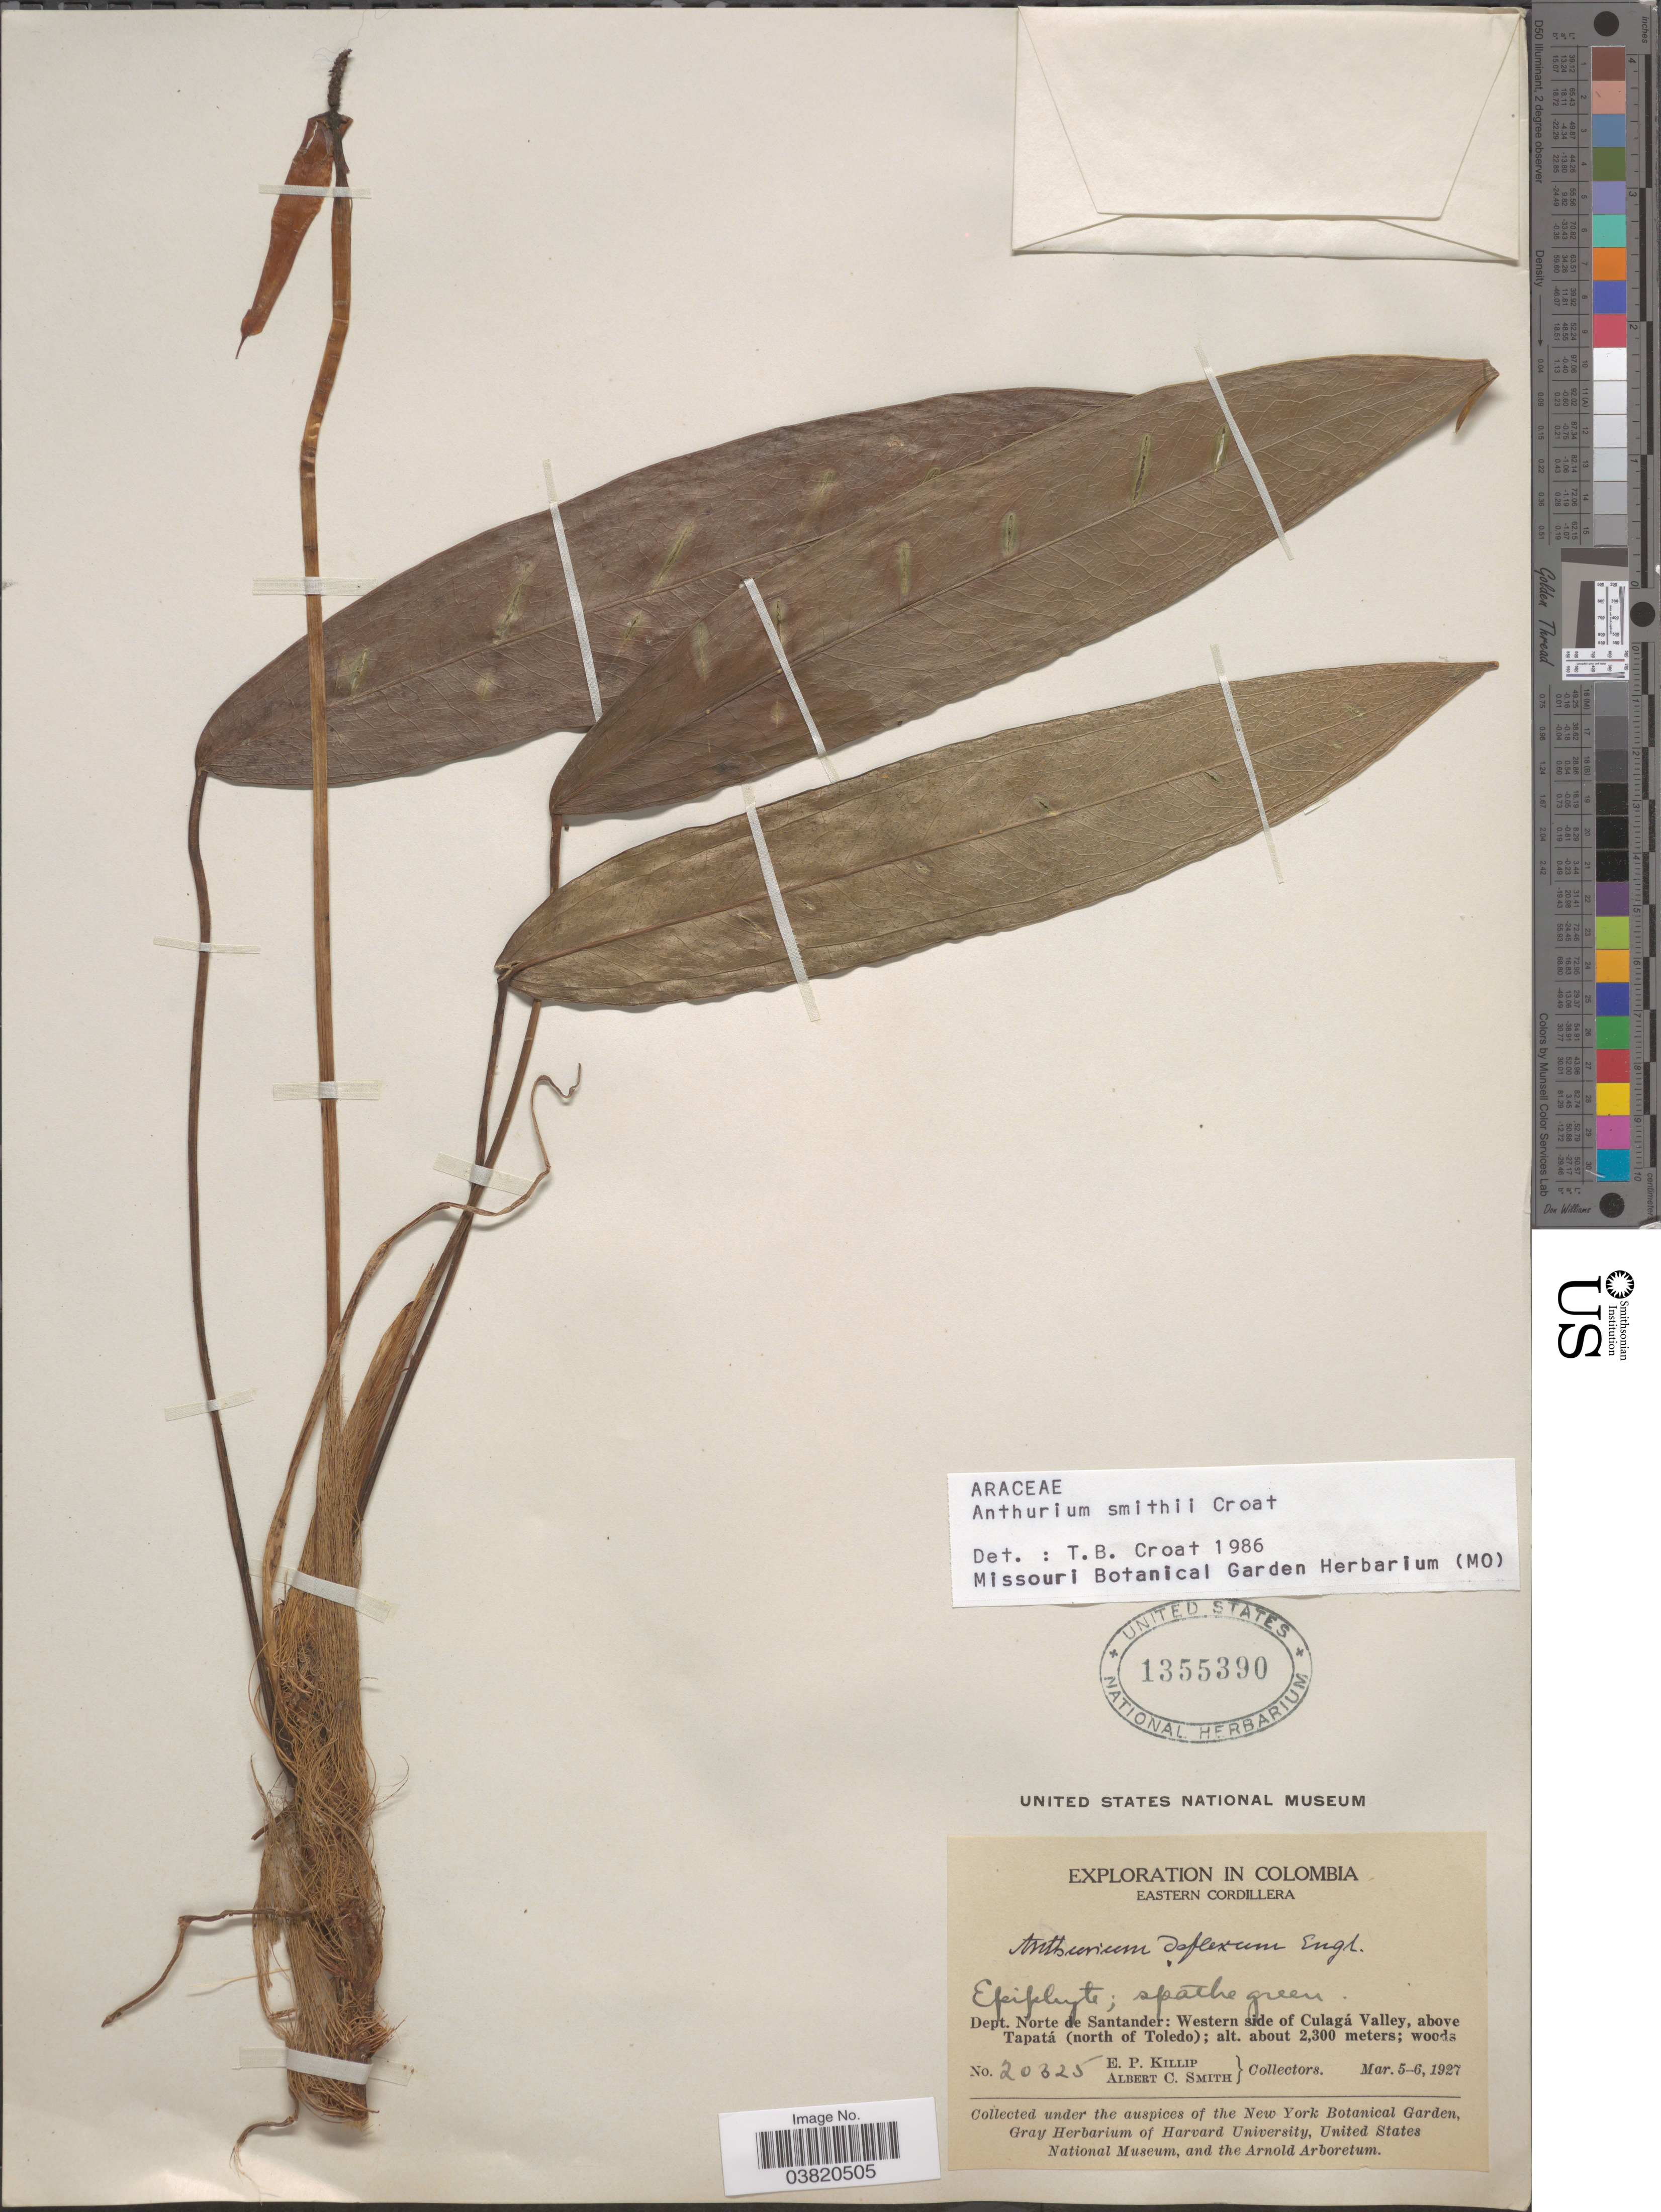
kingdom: Plantae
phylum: Tracheophyta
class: Liliopsida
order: Alismatales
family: Araceae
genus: Anthurium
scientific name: Anthurium smithii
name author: Croat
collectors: E. P. Killip & A. C. Smith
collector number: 20325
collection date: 1927-03-05/1927-03-06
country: Colombia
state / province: Norte de Santander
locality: Eastern Cordillera. Dept. Norte de Santander: Western side of Culagá Valley, above Tapatá (north of Toledo).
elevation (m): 2300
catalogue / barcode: US 1355390